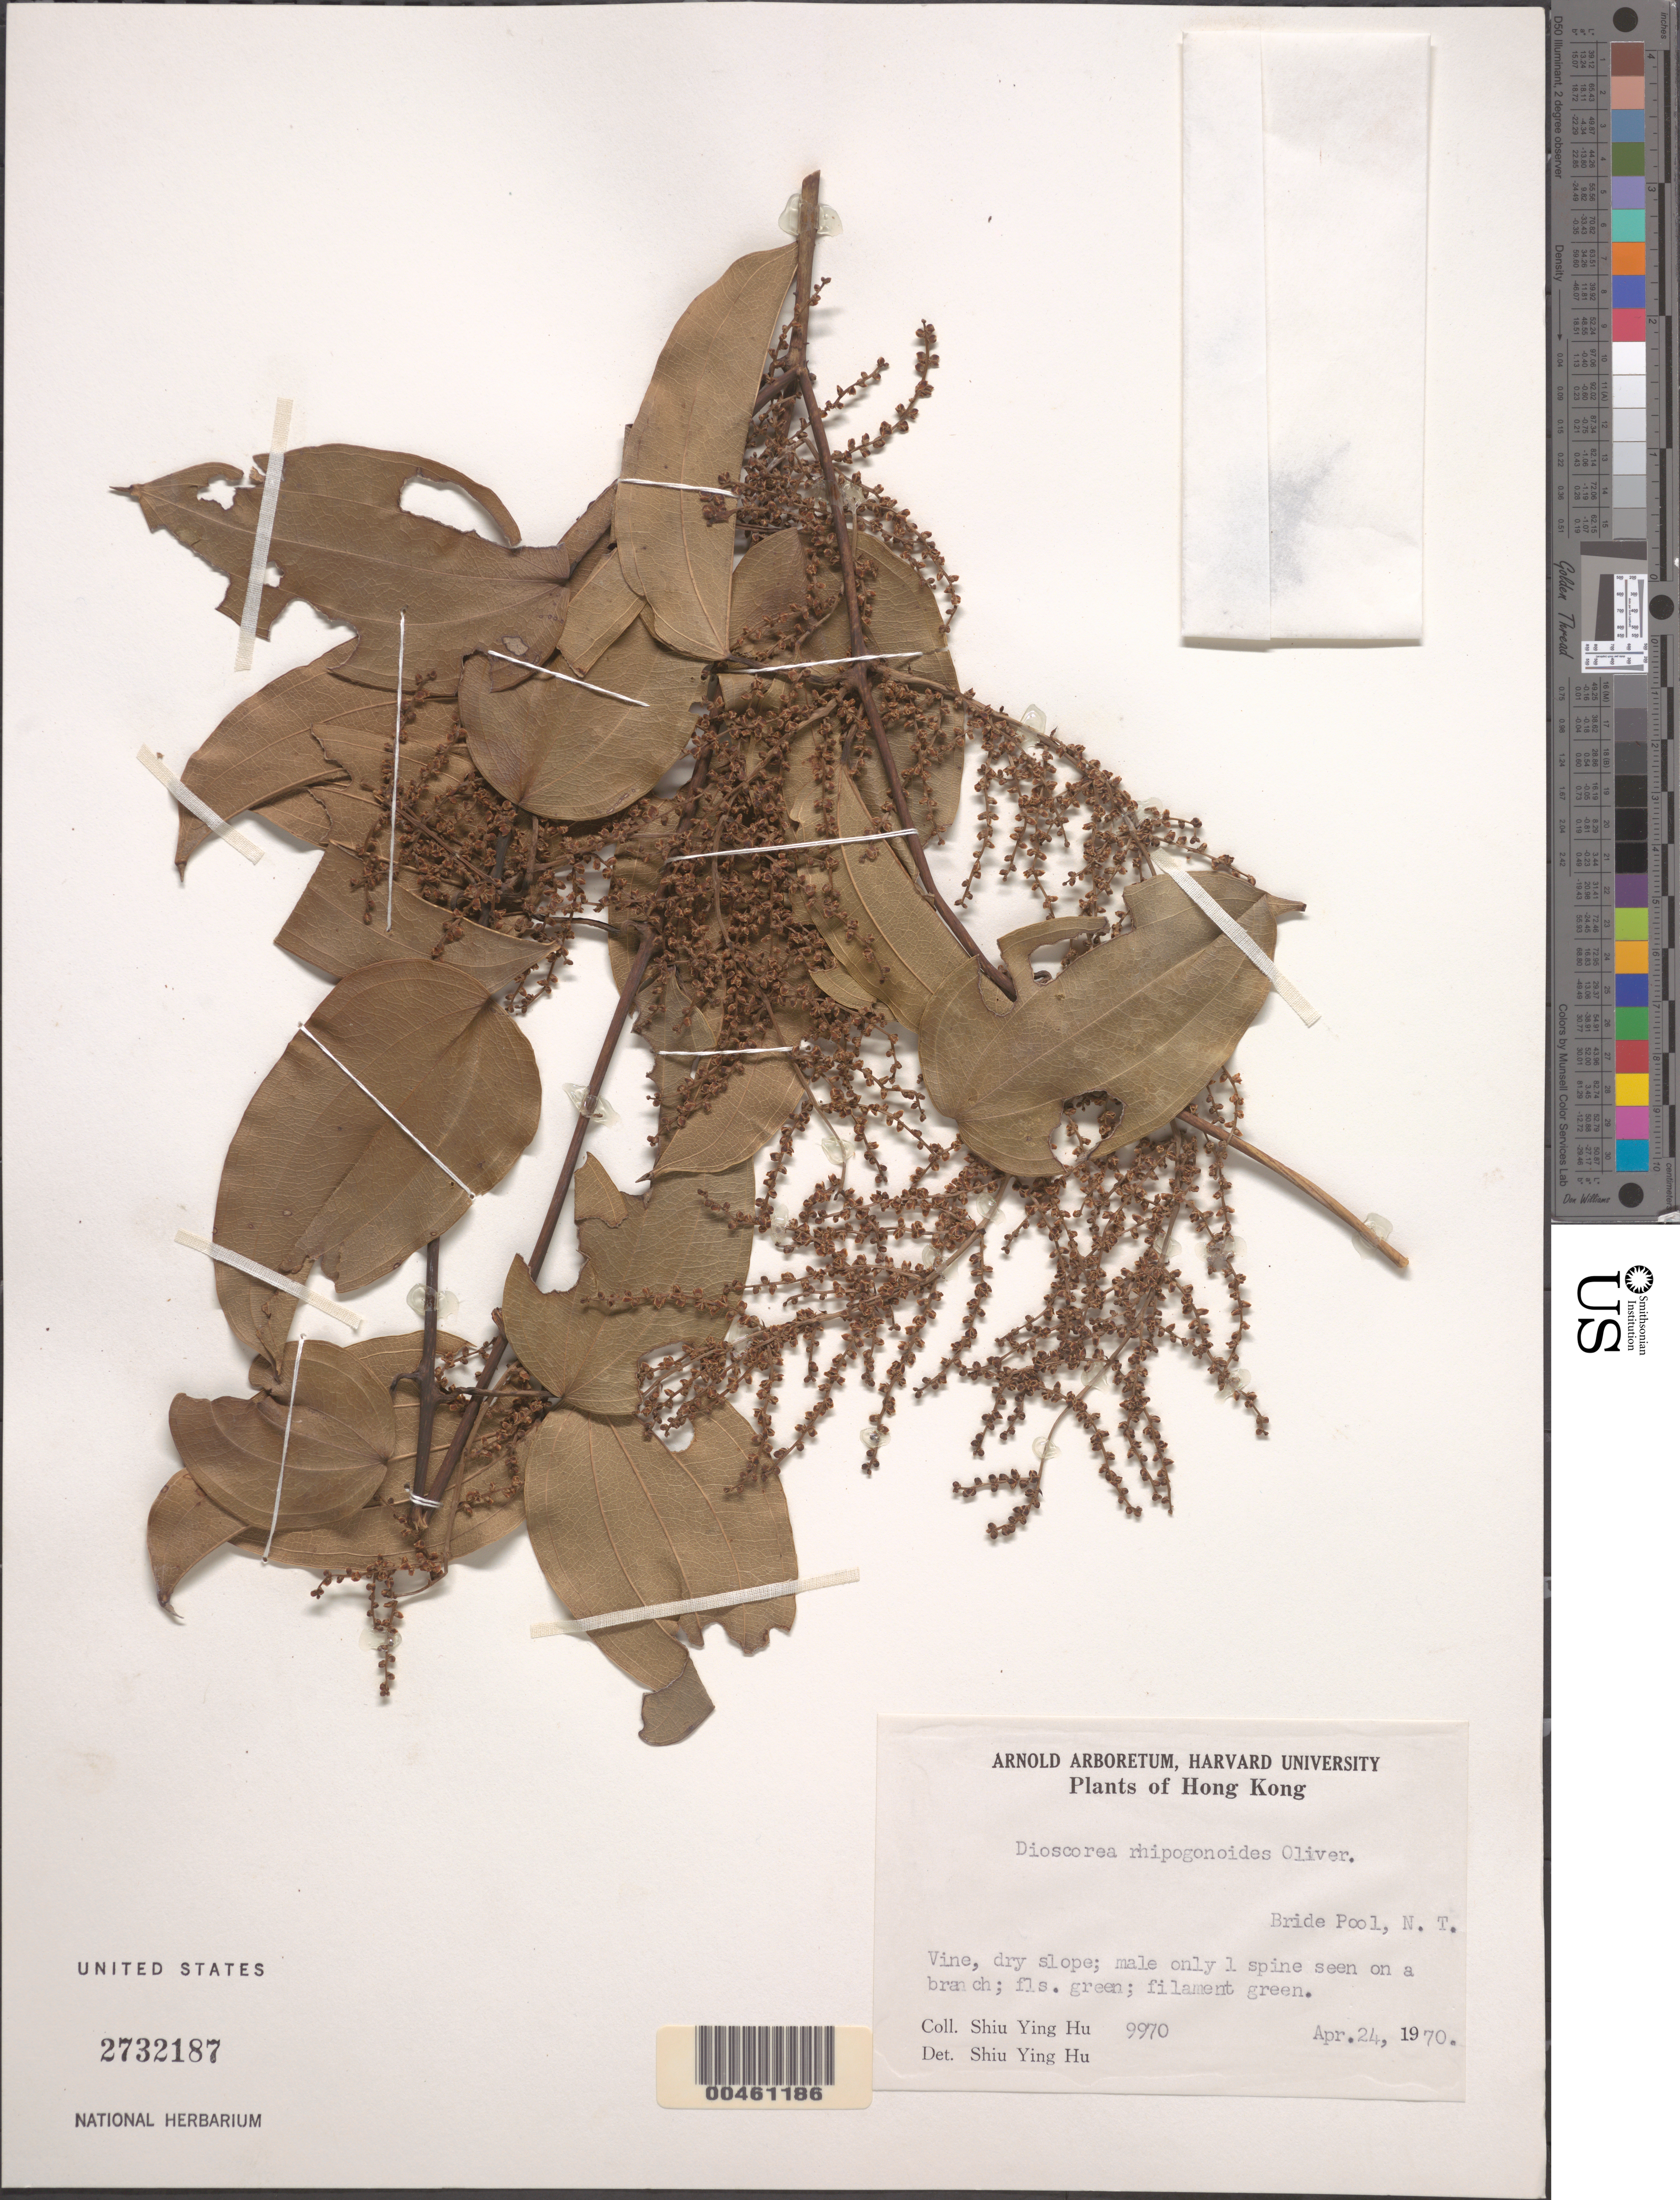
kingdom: Plantae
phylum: Tracheophyta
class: Liliopsida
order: Dioscoreales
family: Dioscoreaceae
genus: Dioscorea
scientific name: Dioscorea rhipogonoides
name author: Oliv.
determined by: Hu, S. Y.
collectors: S. Y. Hu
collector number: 9970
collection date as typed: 24 Apr 1970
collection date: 1970-04-24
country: China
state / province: Hong Kong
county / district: New Territories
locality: Bride Pool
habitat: Vine, dry slope; male only 1 spine seen on a branch; fls. green; filament green.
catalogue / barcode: US 2732187